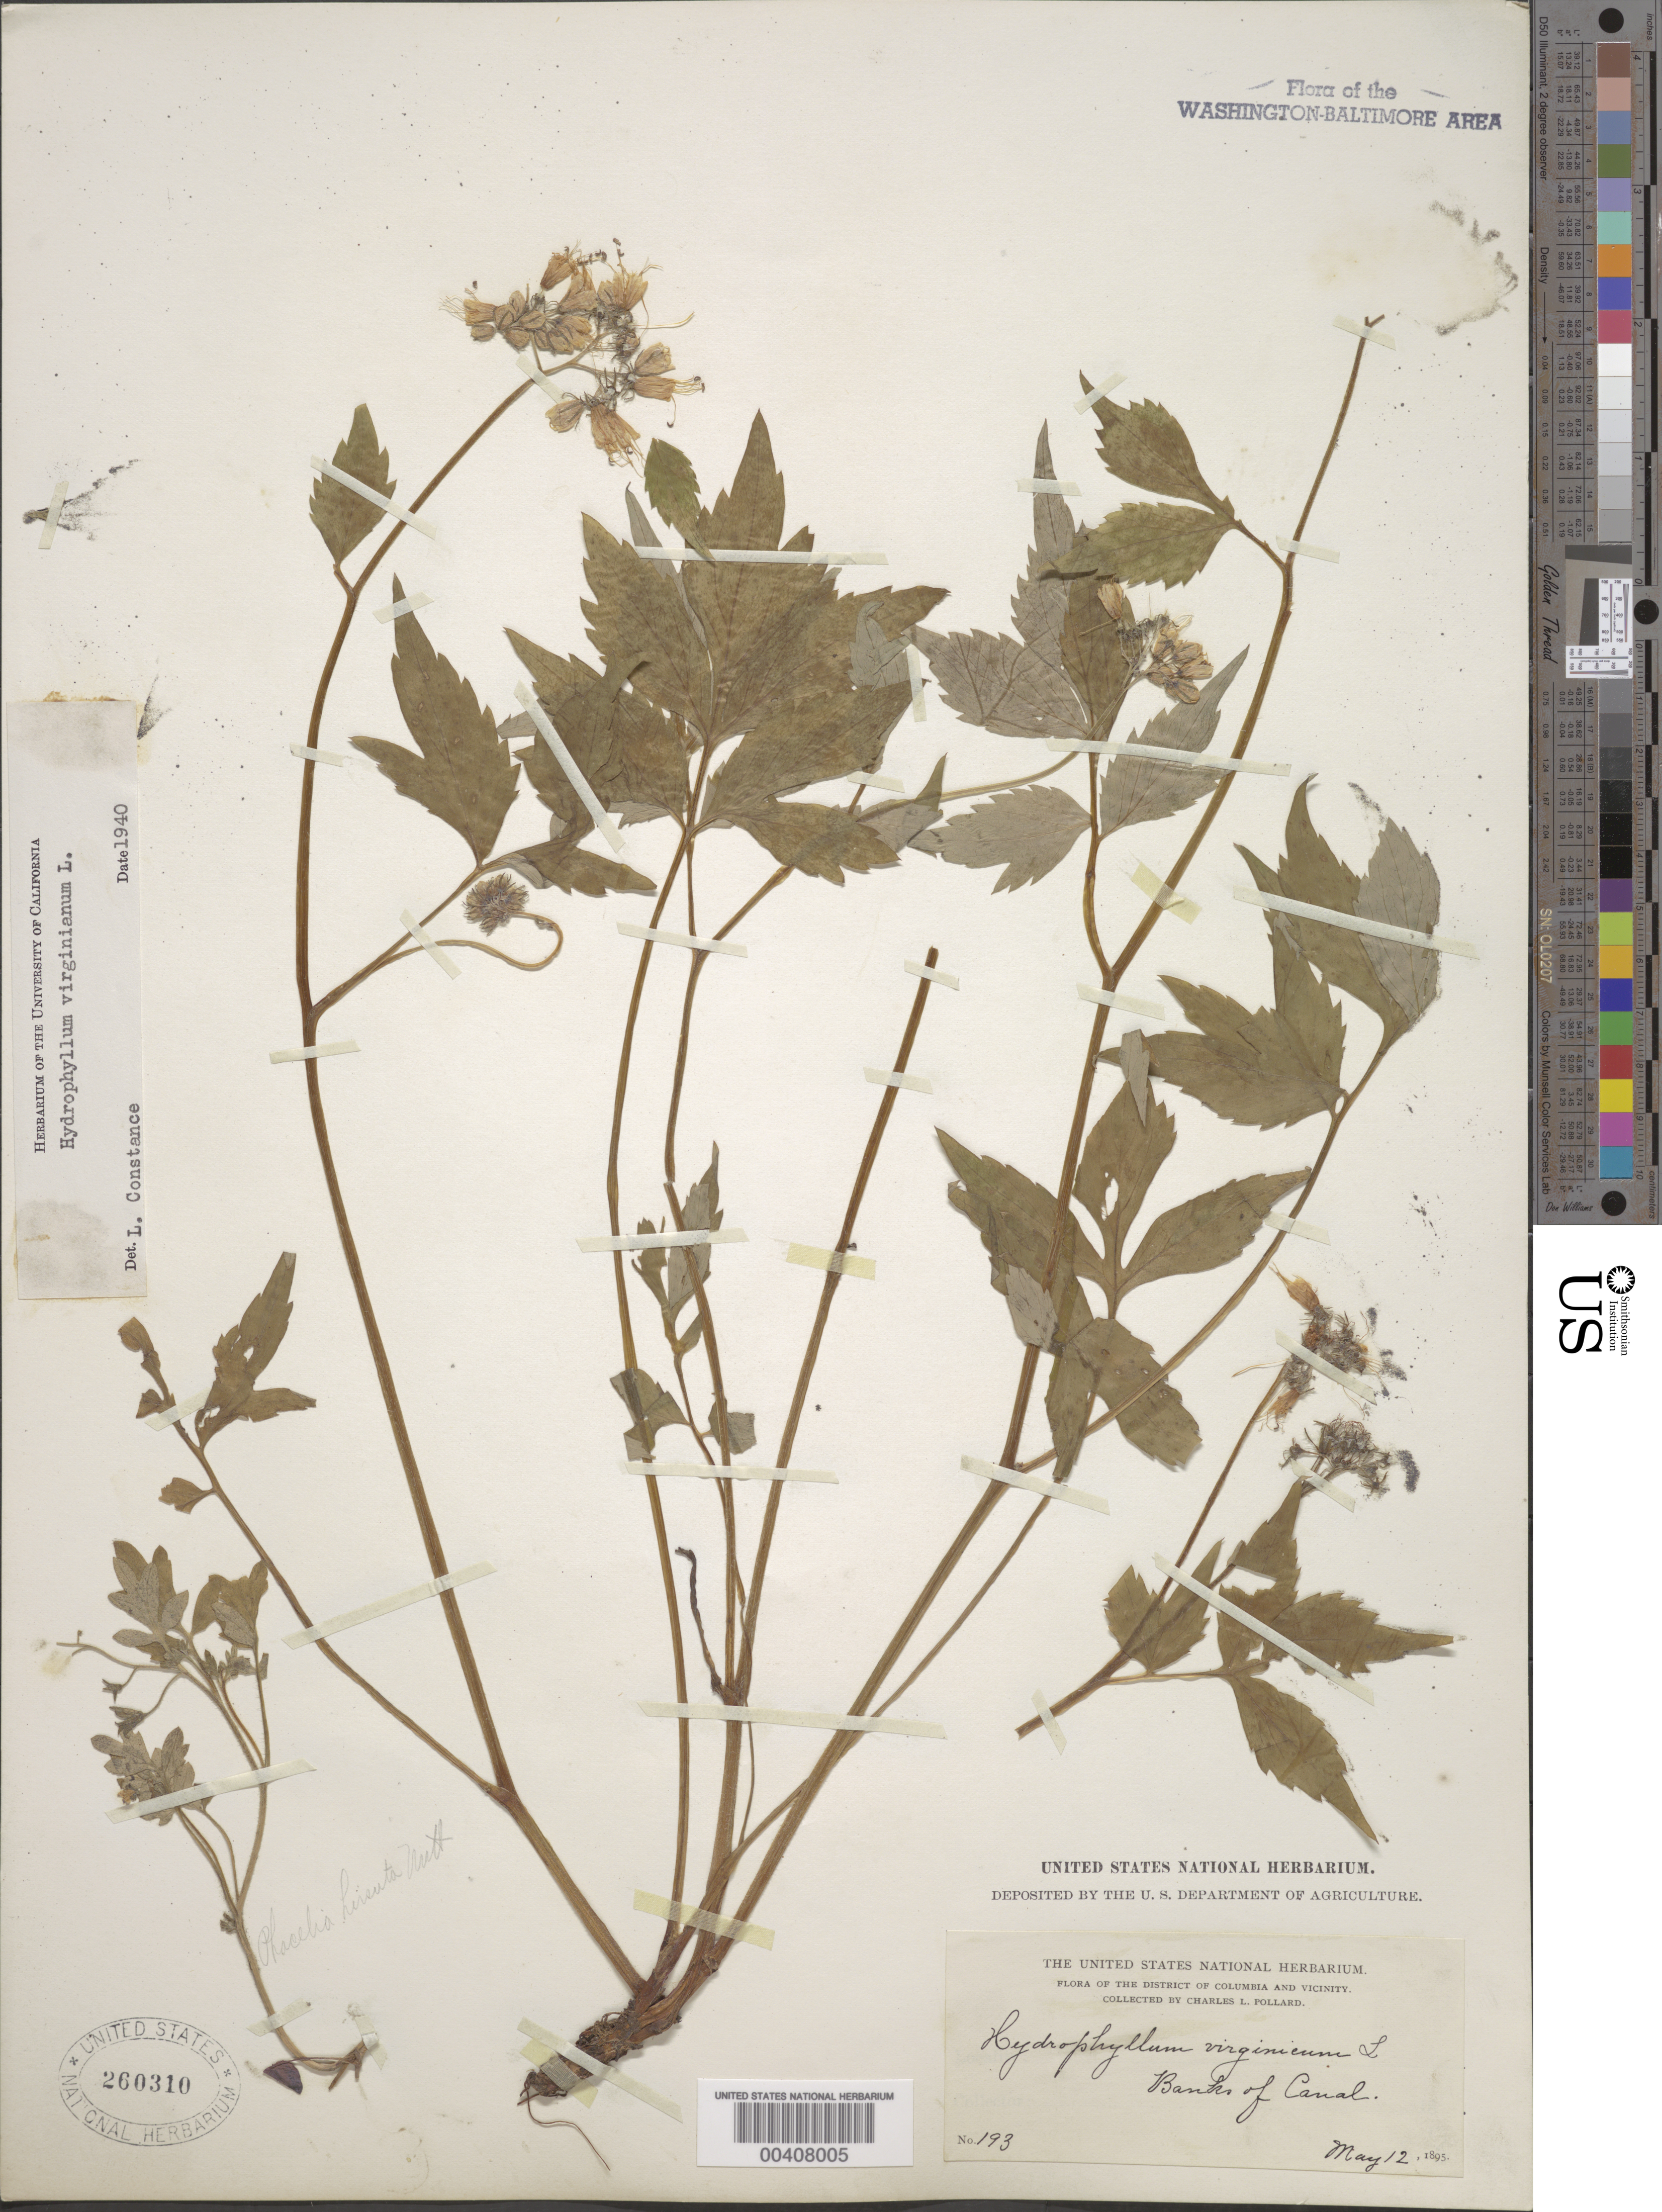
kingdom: Plantae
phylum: Tracheophyta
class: Magnoliopsida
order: Boraginales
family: Hydrophyllaceae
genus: Hydrophyllum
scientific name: Hydrophyllum virginianum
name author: L.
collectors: C. L. Pollard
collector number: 193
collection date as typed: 12 May 1895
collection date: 1895-05-12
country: United States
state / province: Maryland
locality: Along Canal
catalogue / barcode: US 260310